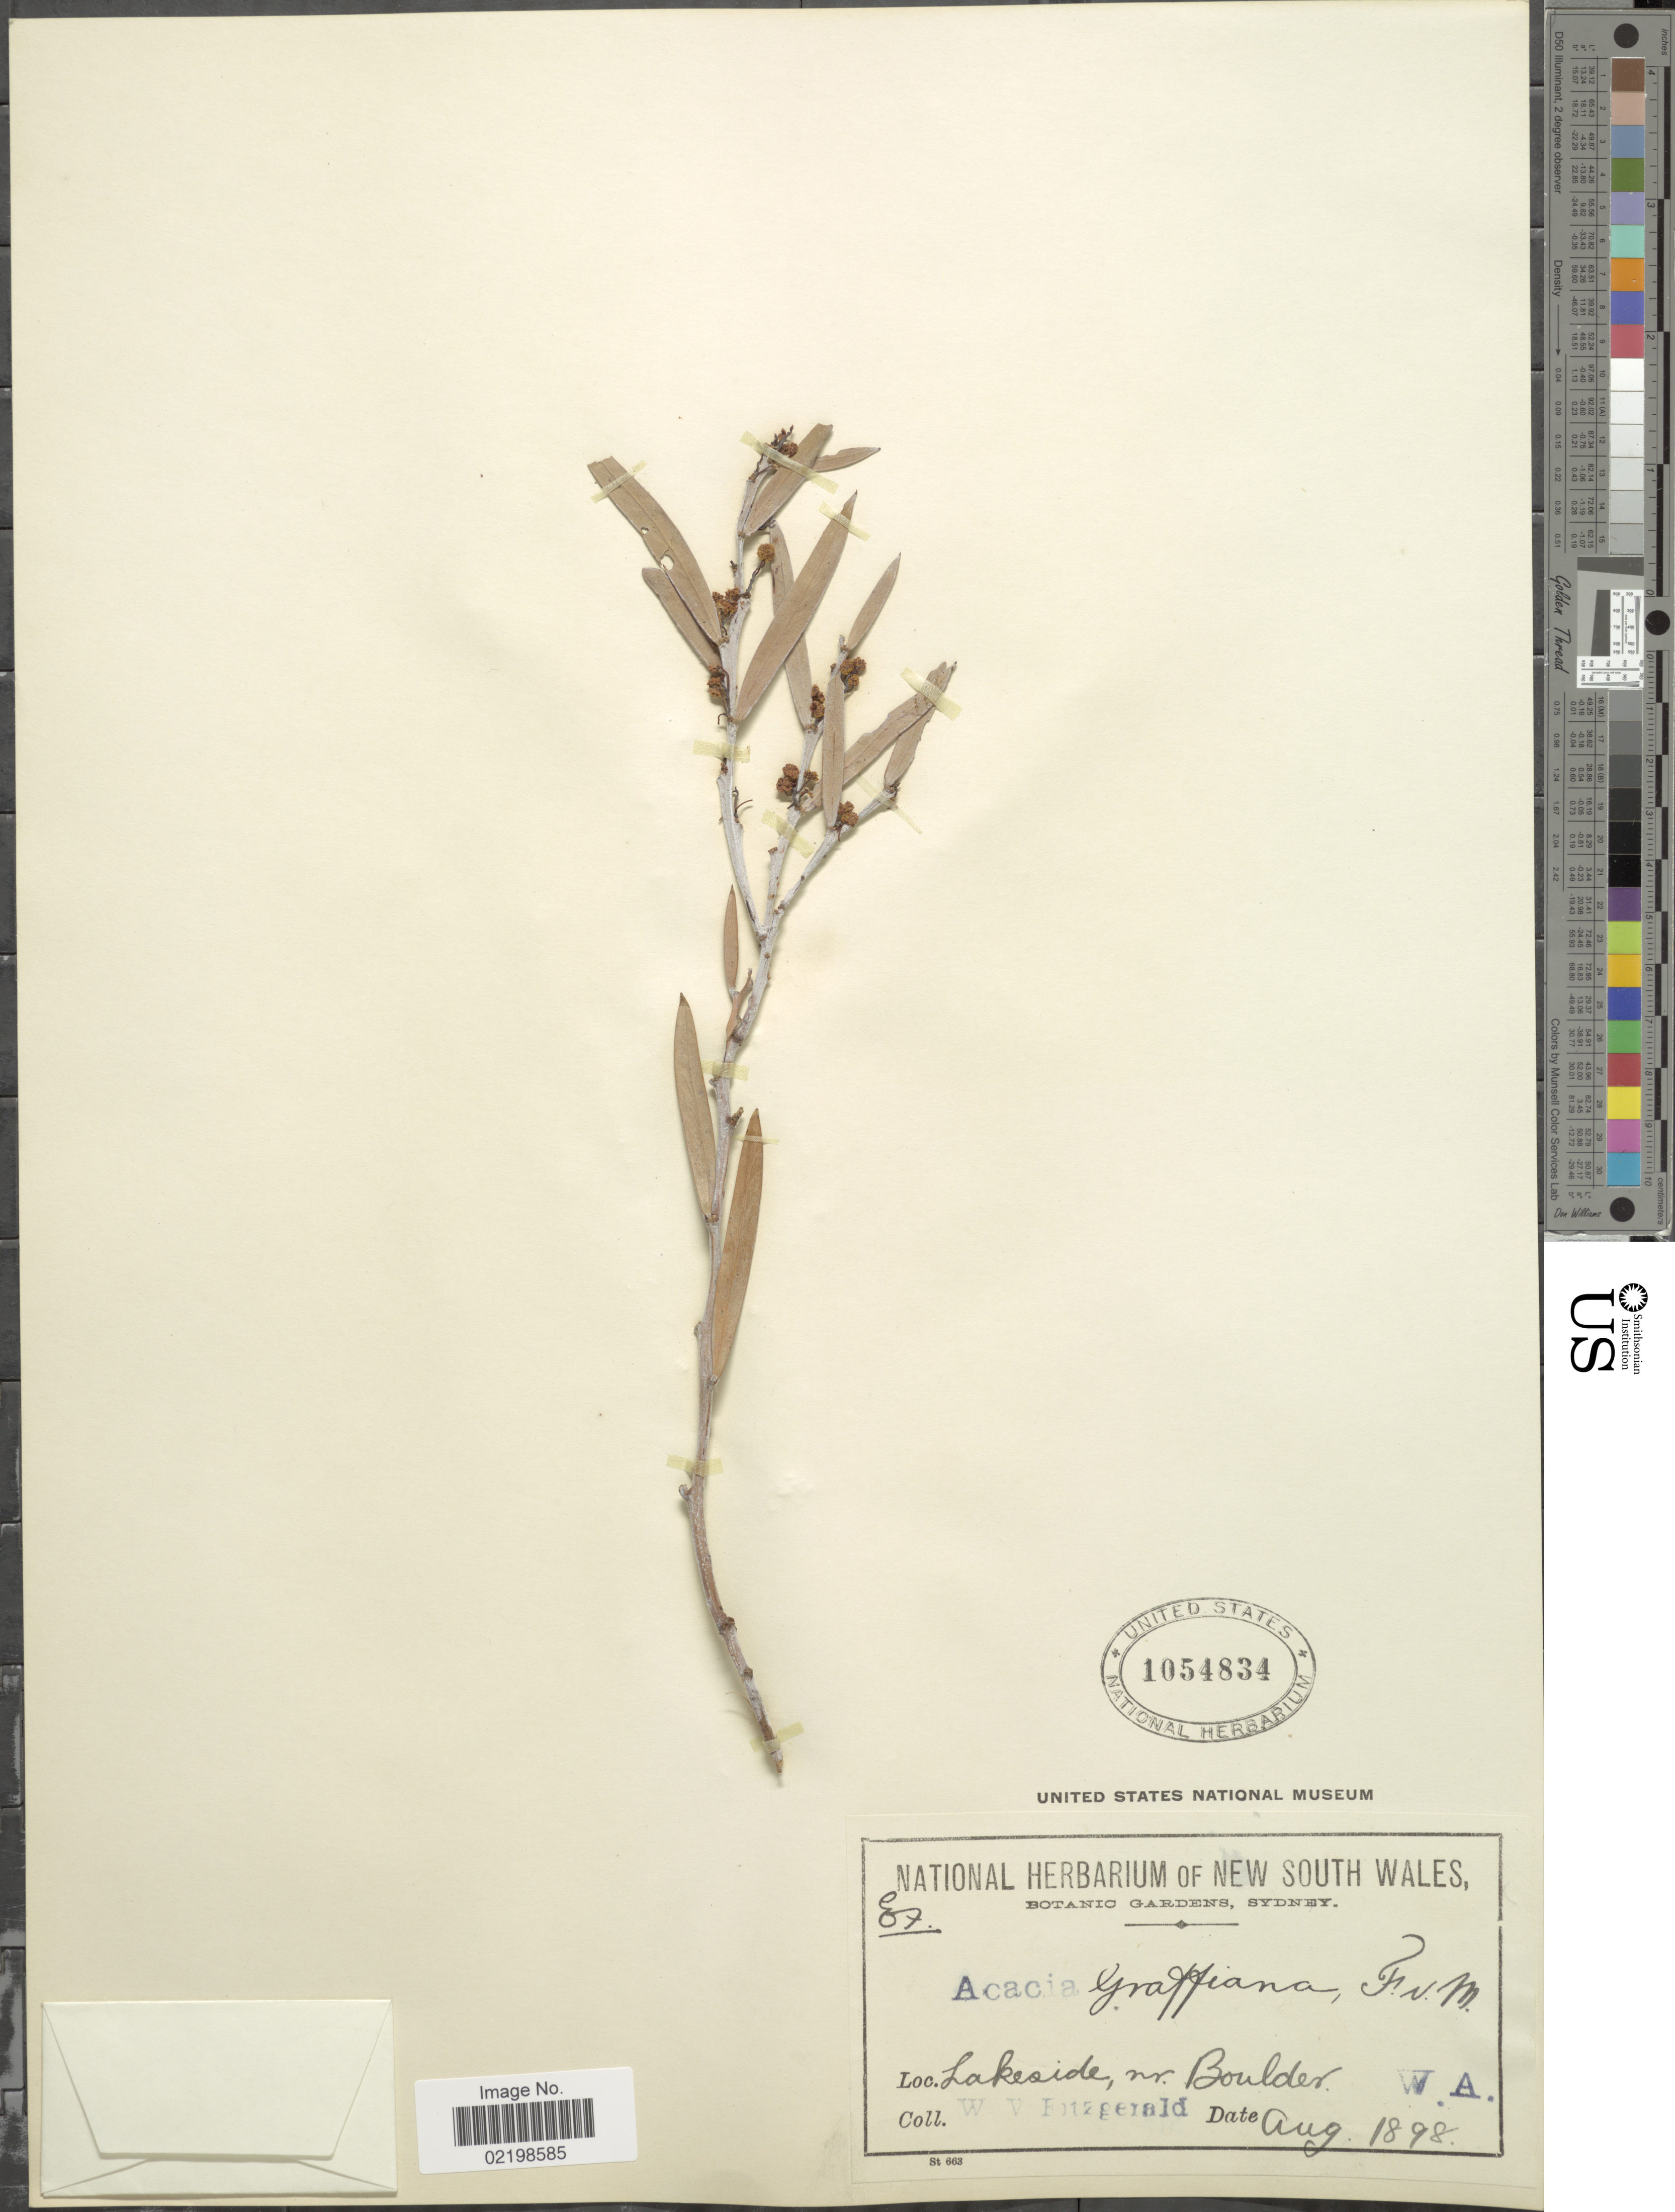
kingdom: Plantae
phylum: Tracheophyta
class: Magnoliopsida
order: Fabales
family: Fabaceae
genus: Acacia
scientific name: Acacia graffiana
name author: F. Muell.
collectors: W. Fitzgerald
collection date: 1898-08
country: Australia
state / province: Western Australia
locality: Lakeside, Nr. Boulder. W.A.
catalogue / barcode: US 1054834